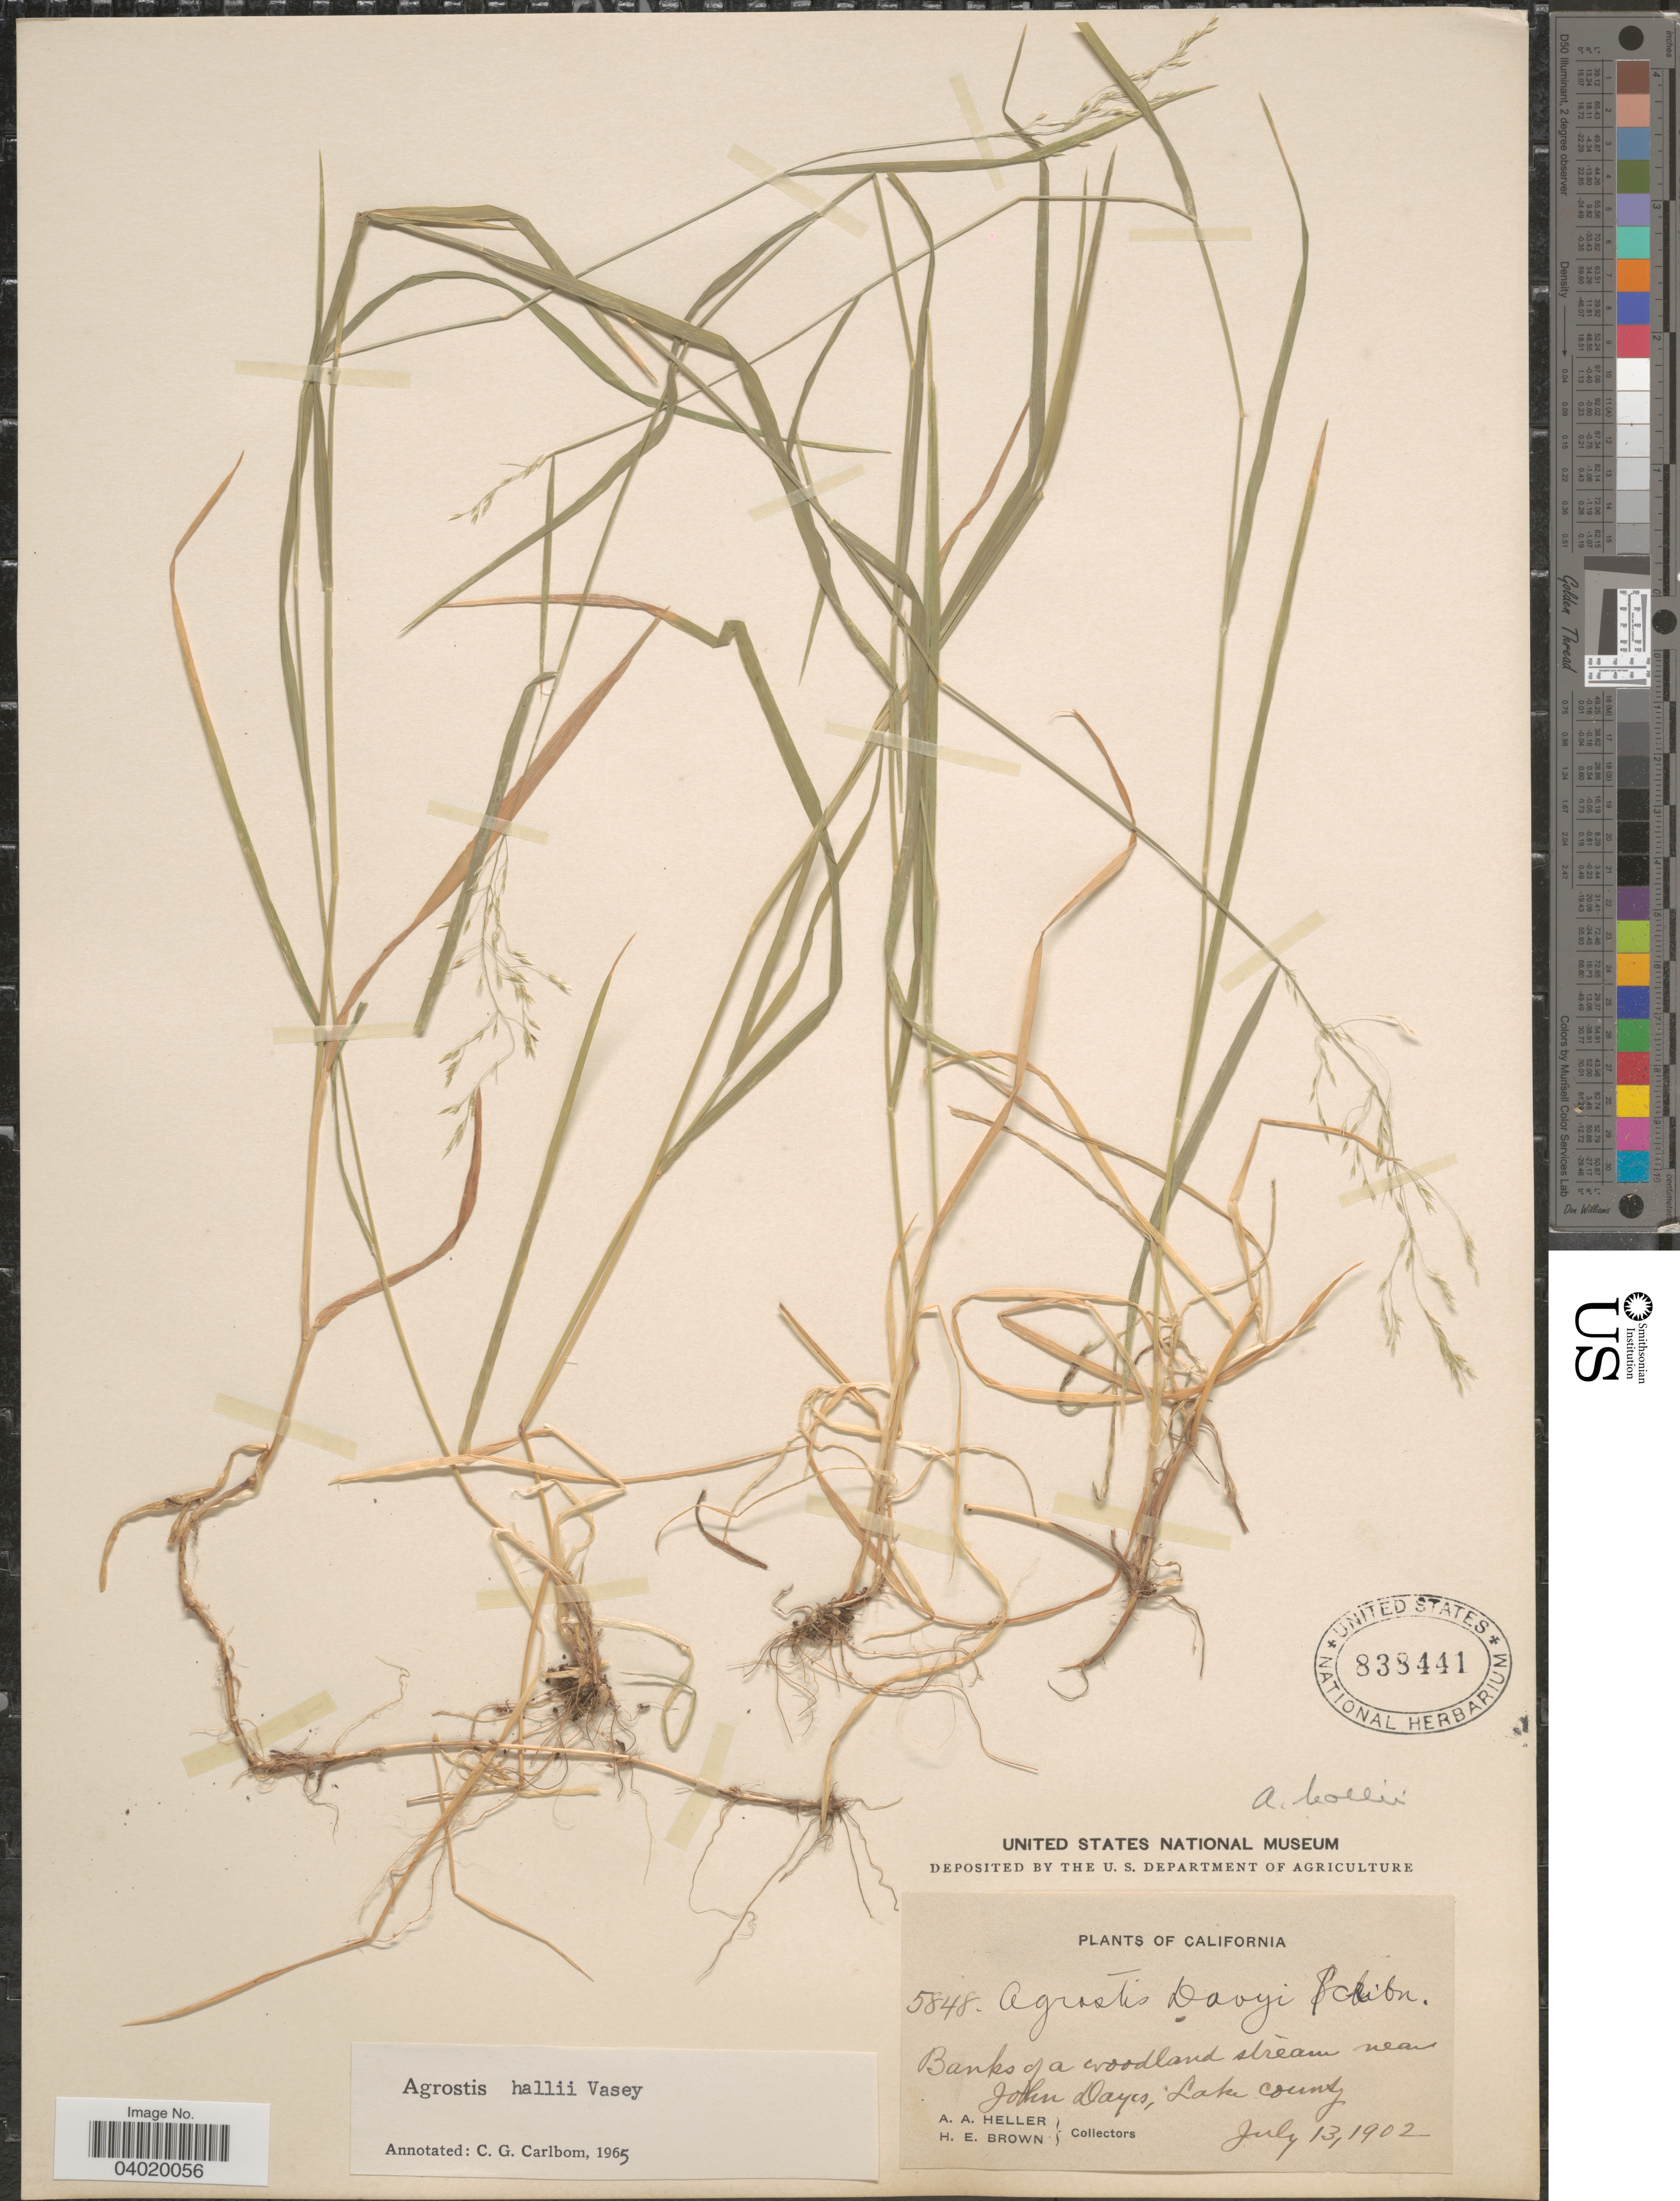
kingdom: Plantae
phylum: Tracheophyta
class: Liliopsida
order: Poales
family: Poaceae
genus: Agrostis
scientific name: Agrostis hallii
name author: Vasey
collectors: A. A. Heller & H. E. Brown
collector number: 5848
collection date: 1902-07-13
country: United States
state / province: California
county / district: Lake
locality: Banks of a woodland stream near John Dayes, Lake County.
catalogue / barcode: US 838441